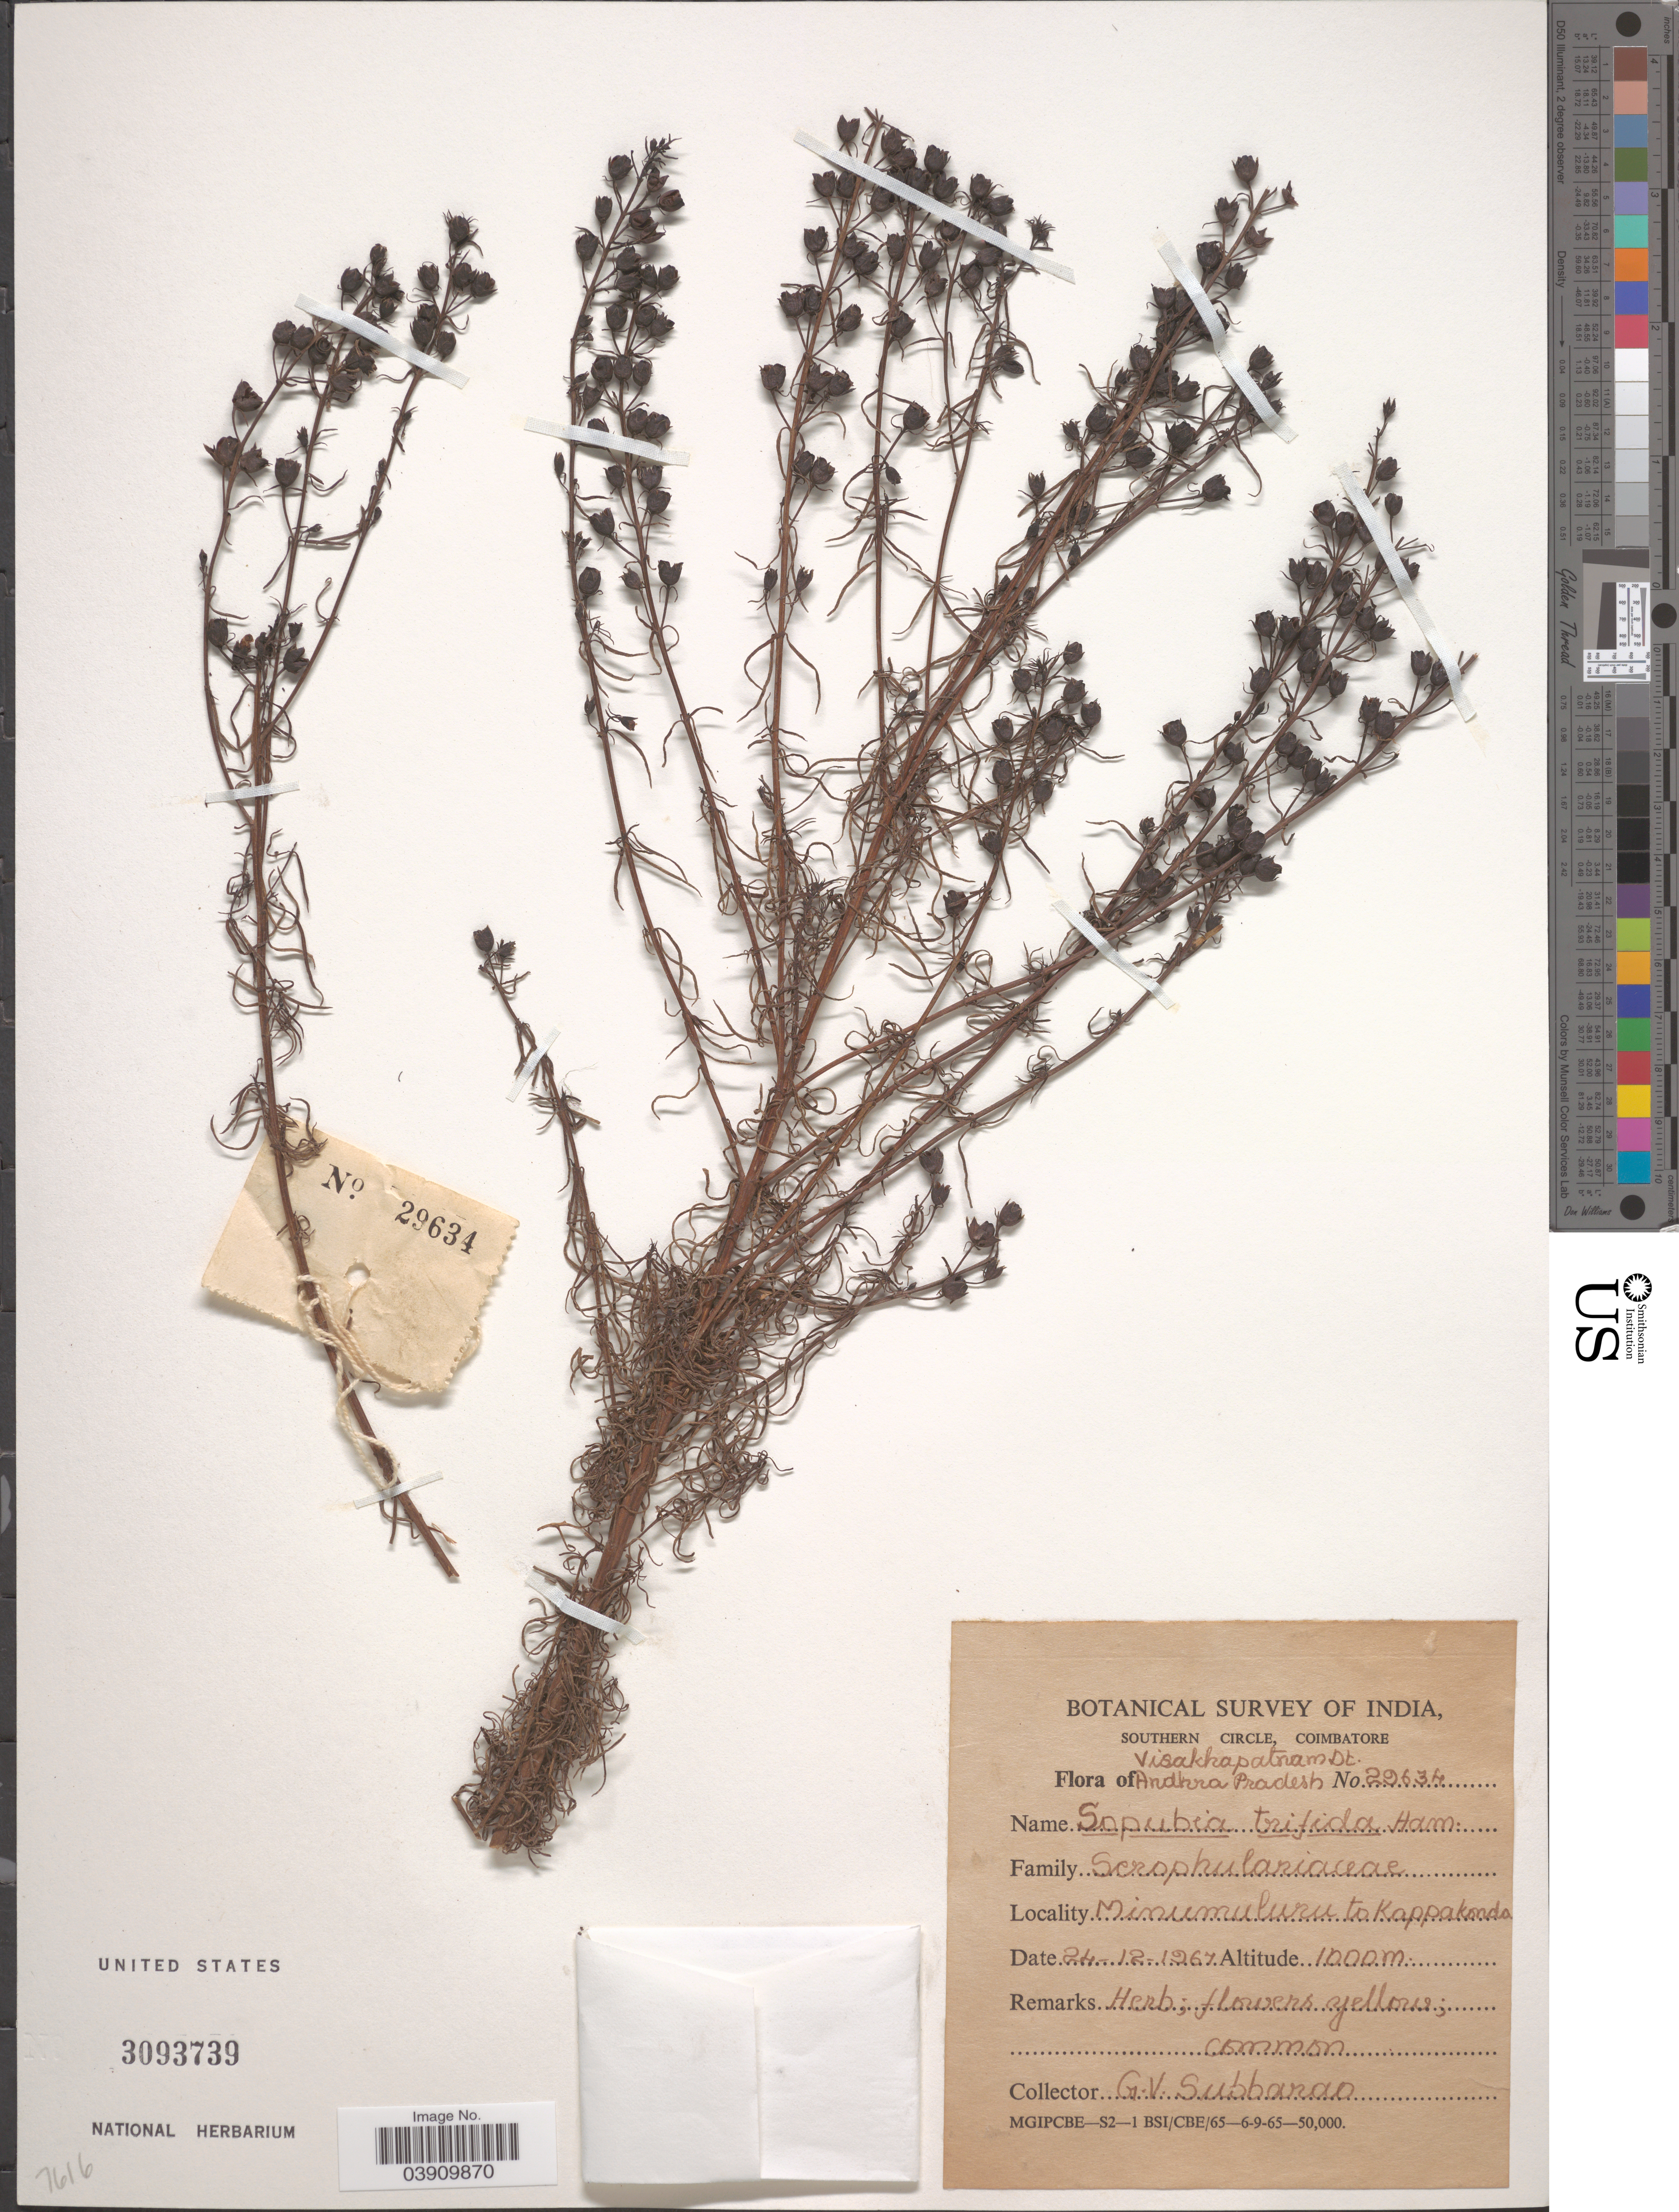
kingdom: Plantae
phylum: Tracheophyta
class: Magnoliopsida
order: Lamiales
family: Orobanchaceae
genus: Sopubia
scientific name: Sopubia trifida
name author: Buch.-Ham. ex D. Don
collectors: G. Subbarao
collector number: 29634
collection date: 1967-12-24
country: India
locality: Visakhapatnam Dt. Andhra Pradesh. Minumuluru to Kappakonda.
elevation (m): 1000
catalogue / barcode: US 3093739